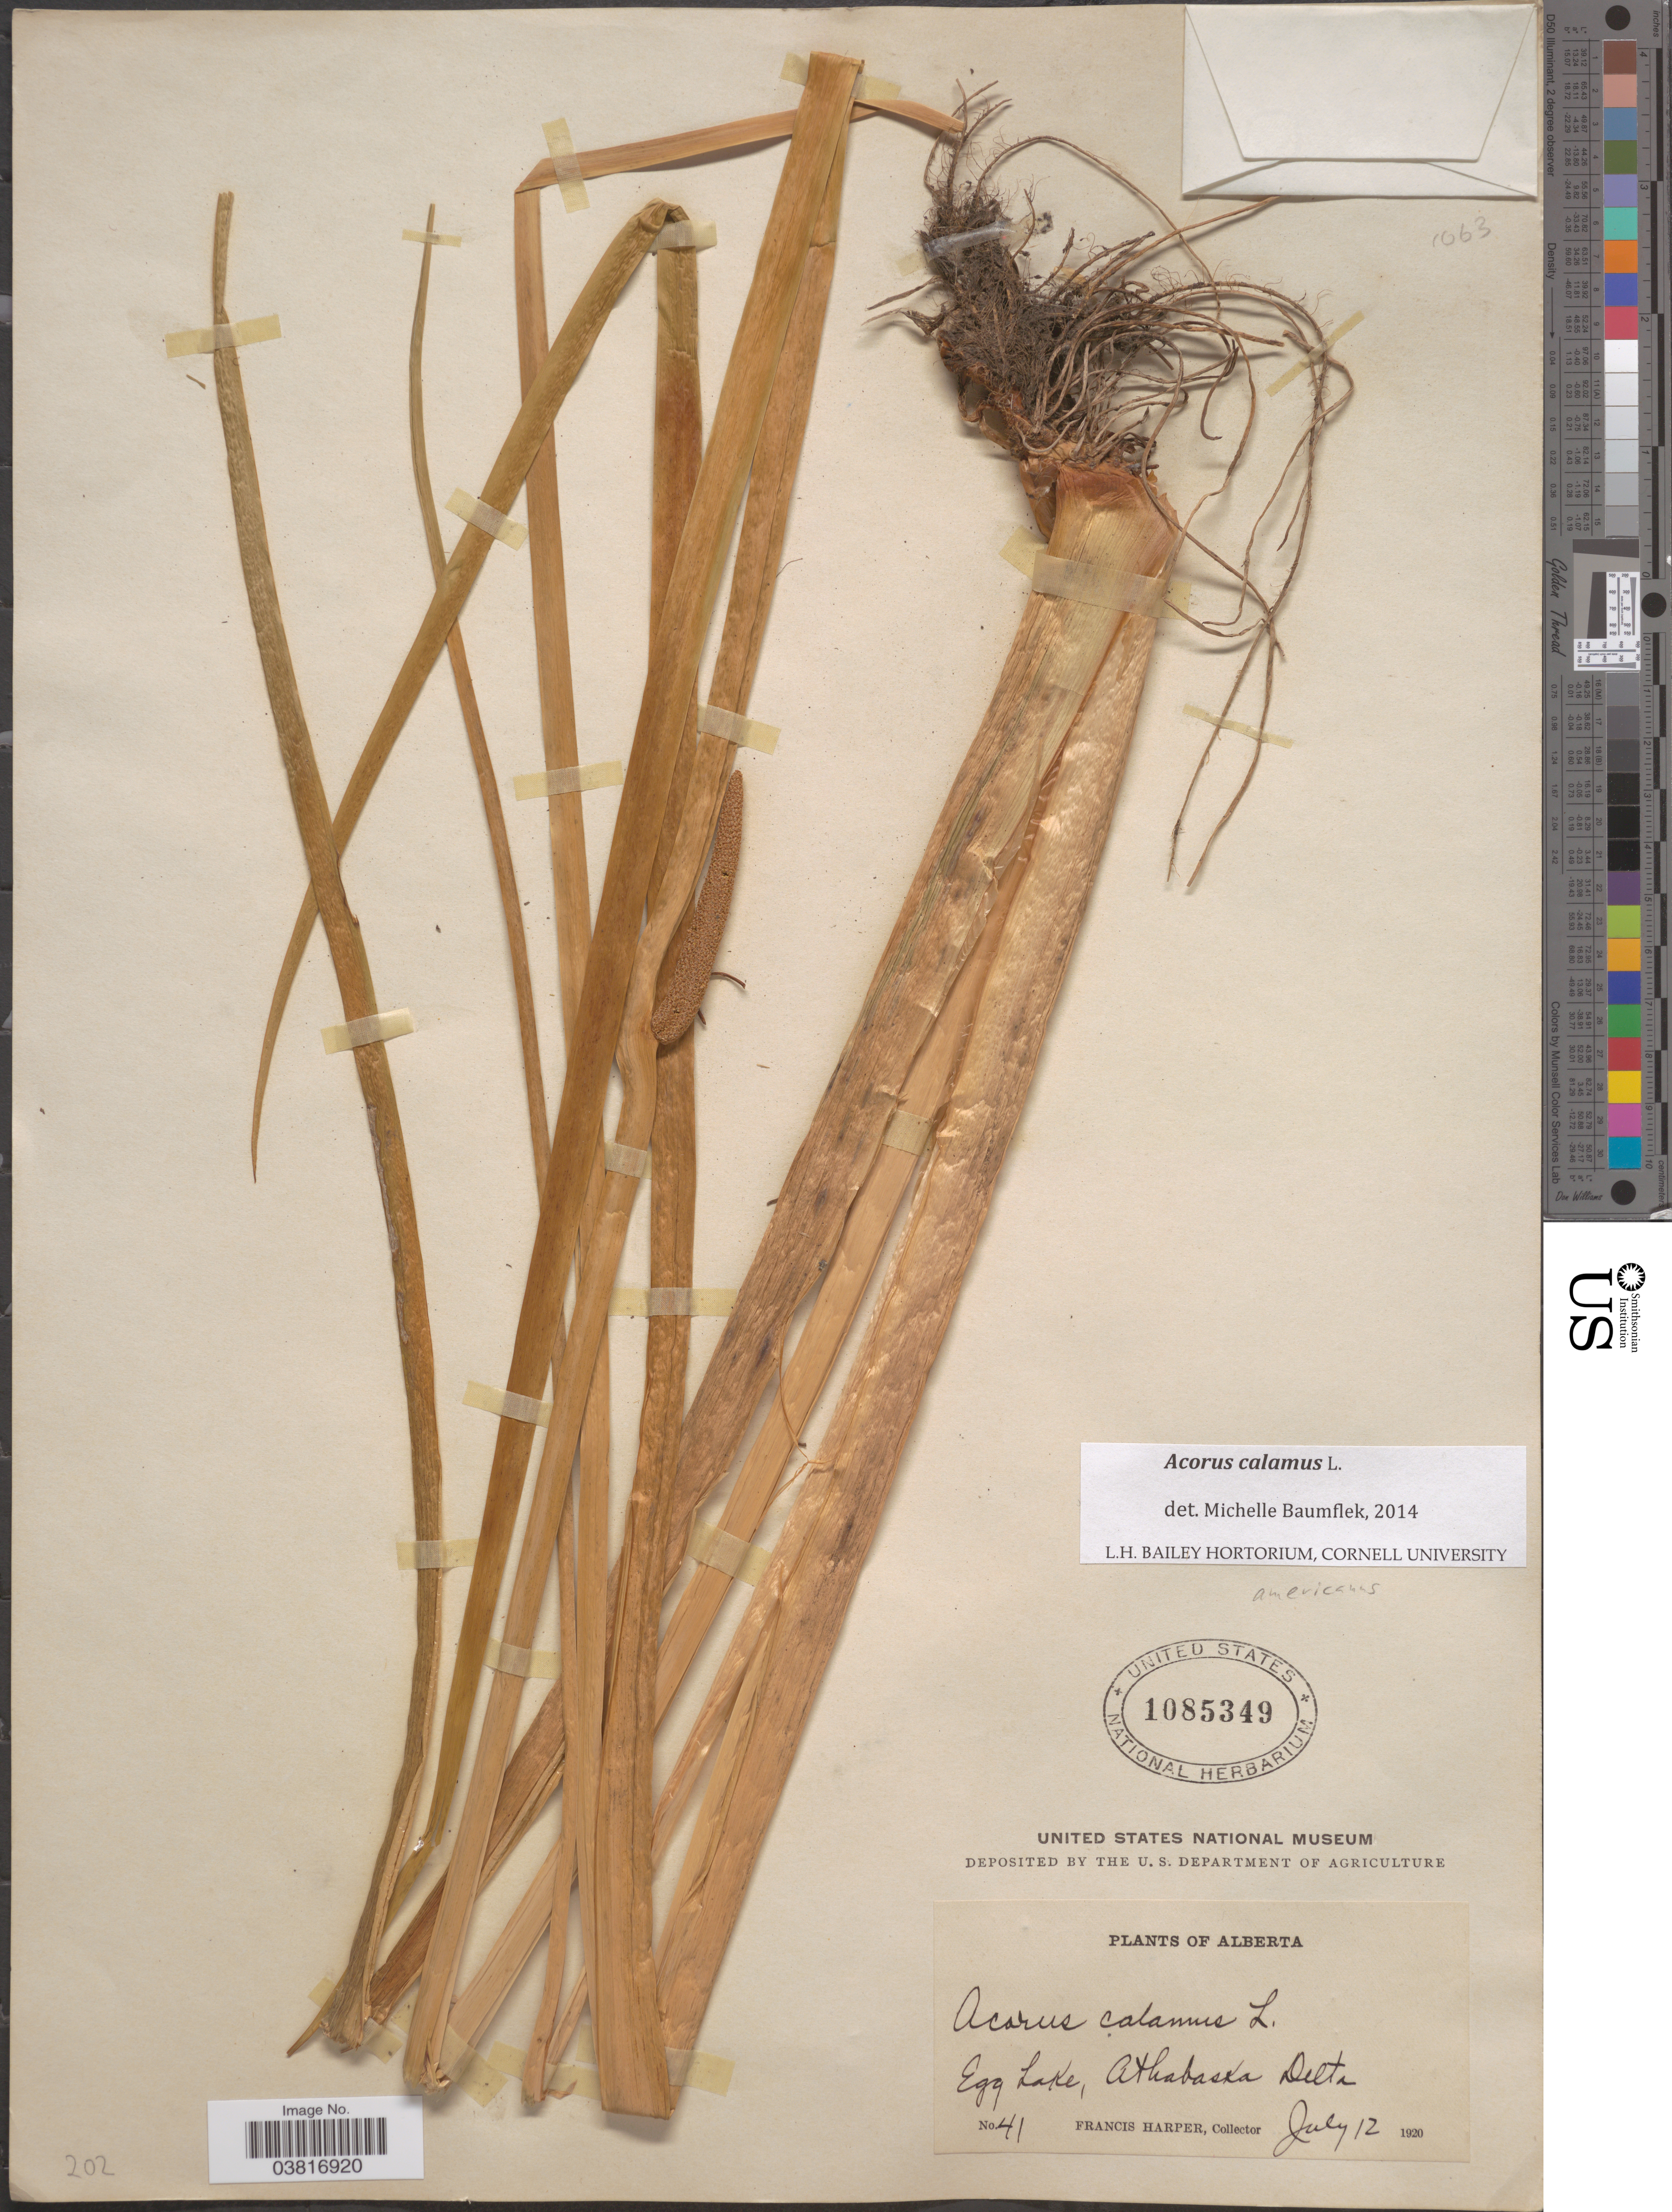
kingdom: Plantae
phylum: Tracheophyta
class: Liliopsida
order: Acorales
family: Acoraceae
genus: Acorus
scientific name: Acorus calamus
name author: L.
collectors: F. Harper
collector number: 41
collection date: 1920-07-12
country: Canada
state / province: Alberta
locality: Egg Lake, Athabaska Delta.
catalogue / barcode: US 1085349